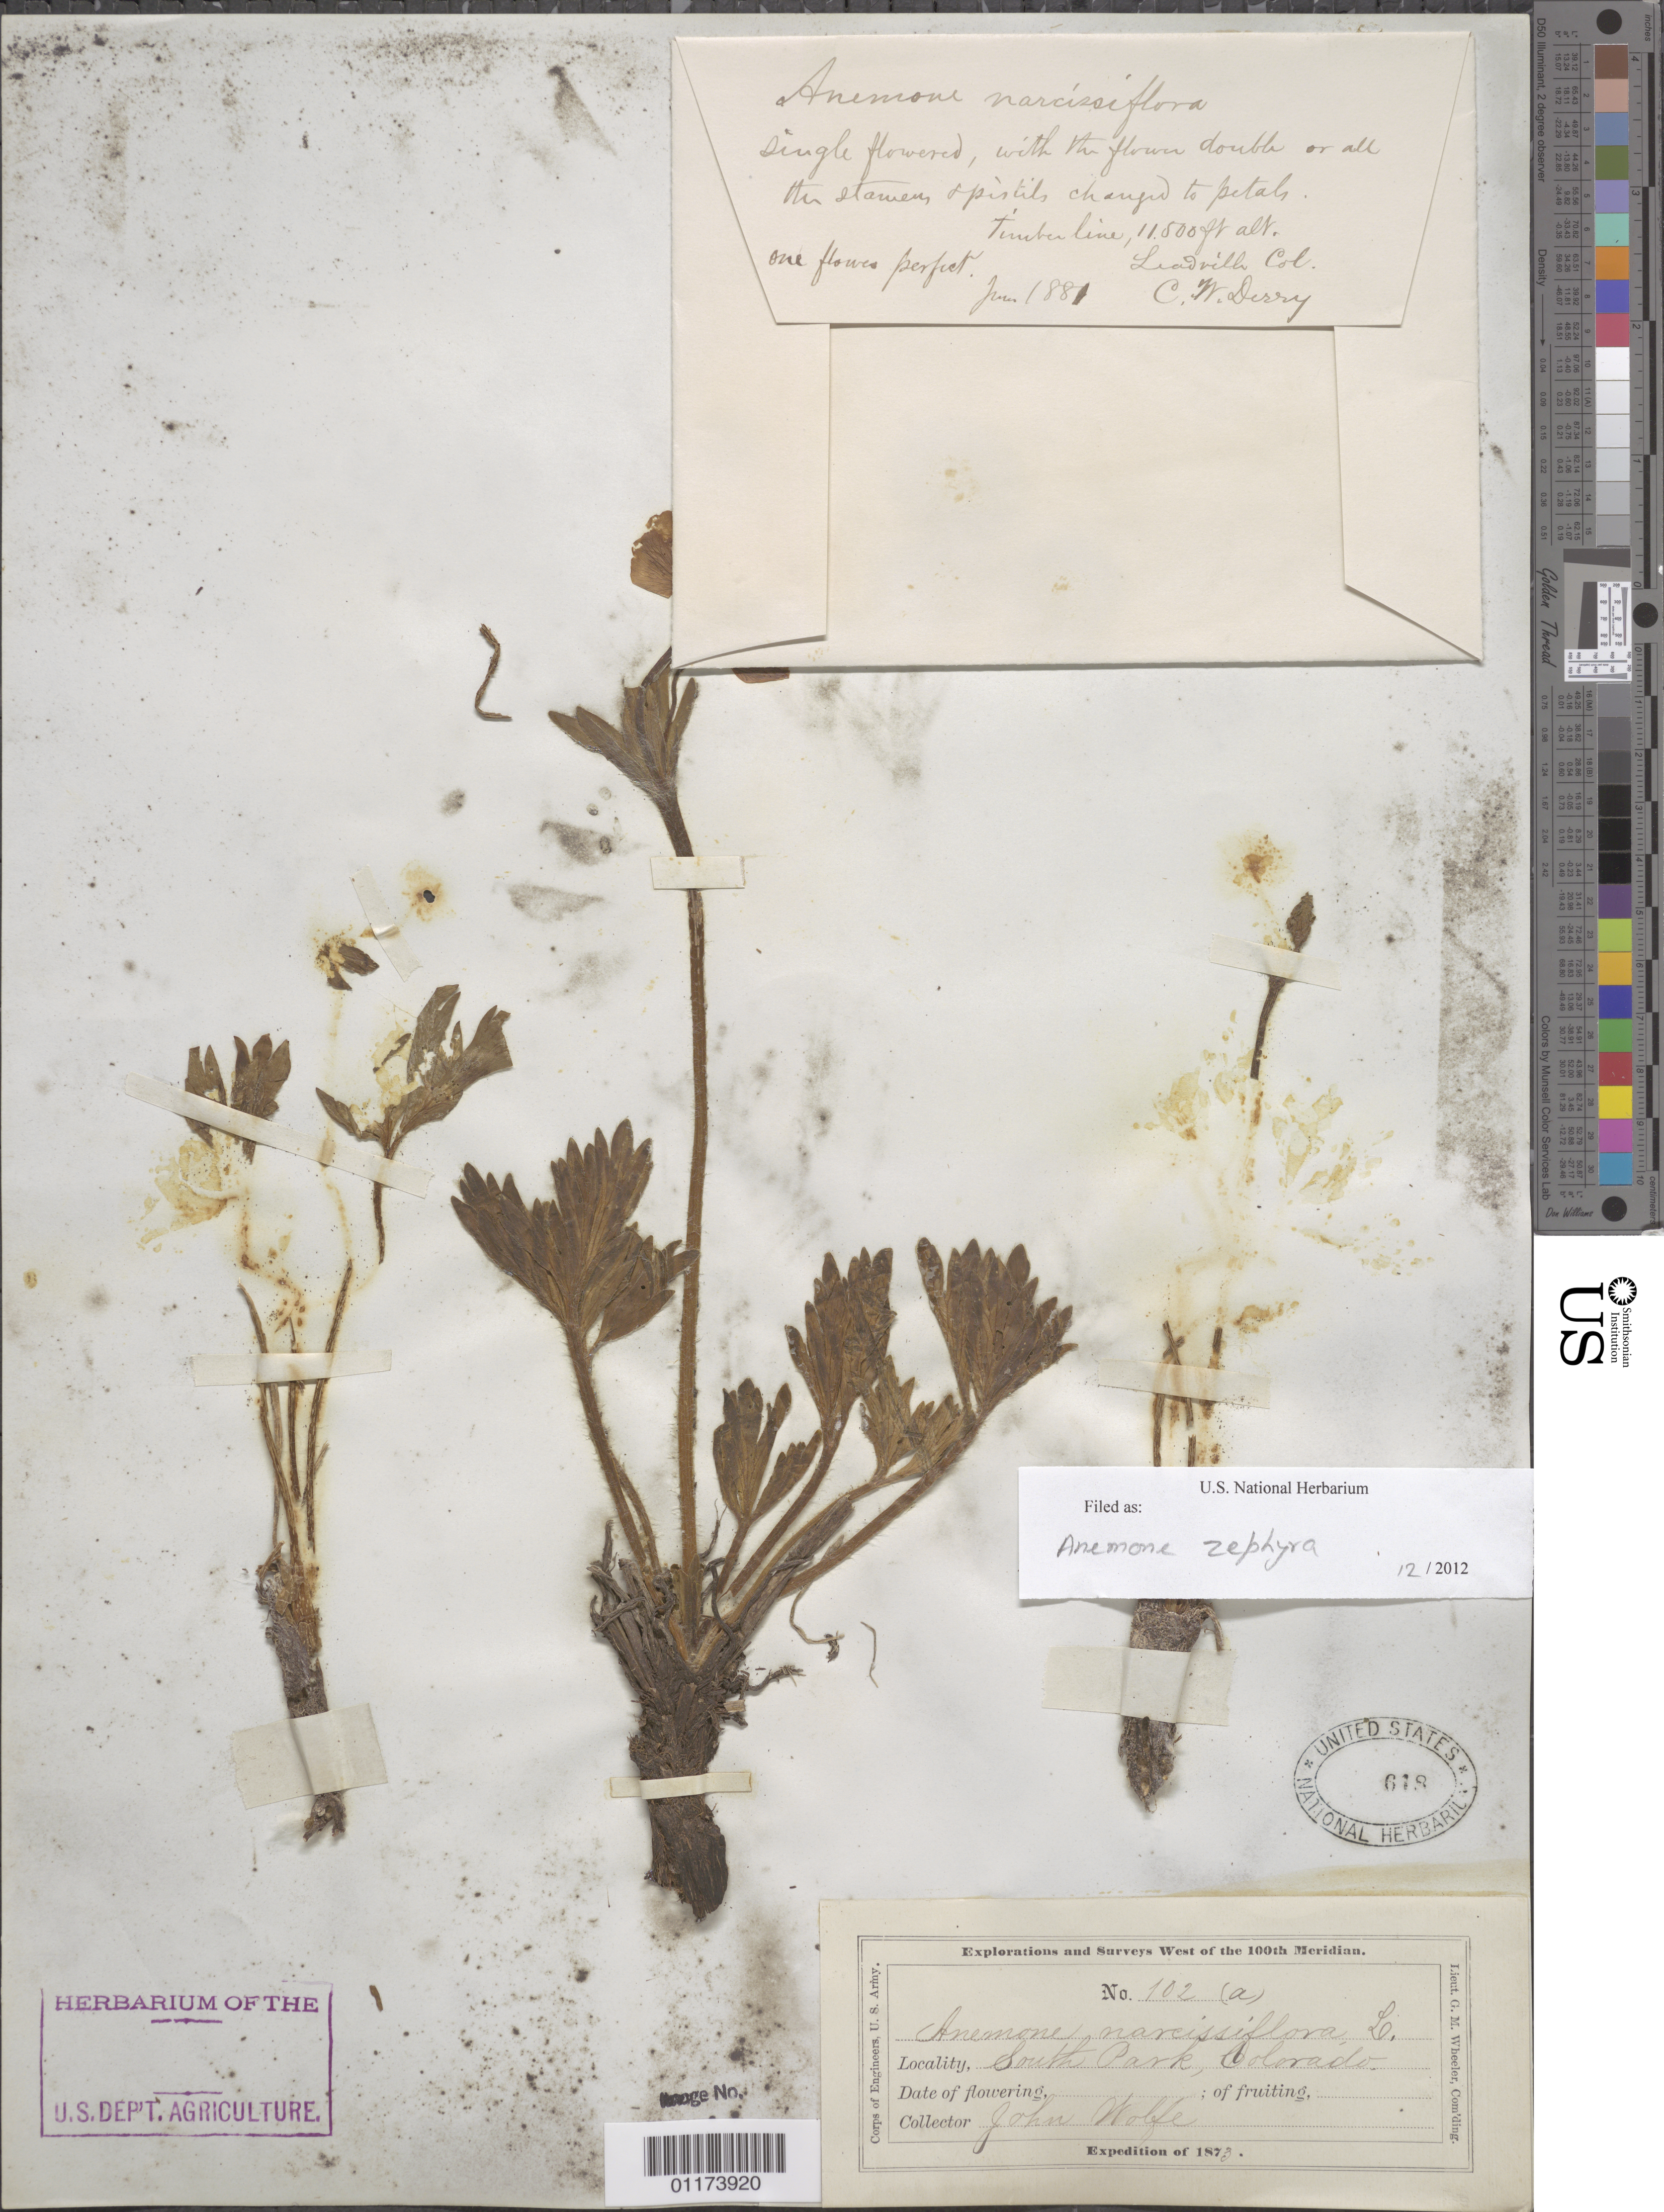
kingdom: Plantae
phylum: Tracheophyta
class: Magnoliopsida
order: Ranunculales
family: Ranunculaceae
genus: Anemone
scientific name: Anemone zephyra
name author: A. Nelson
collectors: J. Wolf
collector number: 102a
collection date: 1873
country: United States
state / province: Colorado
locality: South Park, Col Ter.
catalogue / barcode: US 618